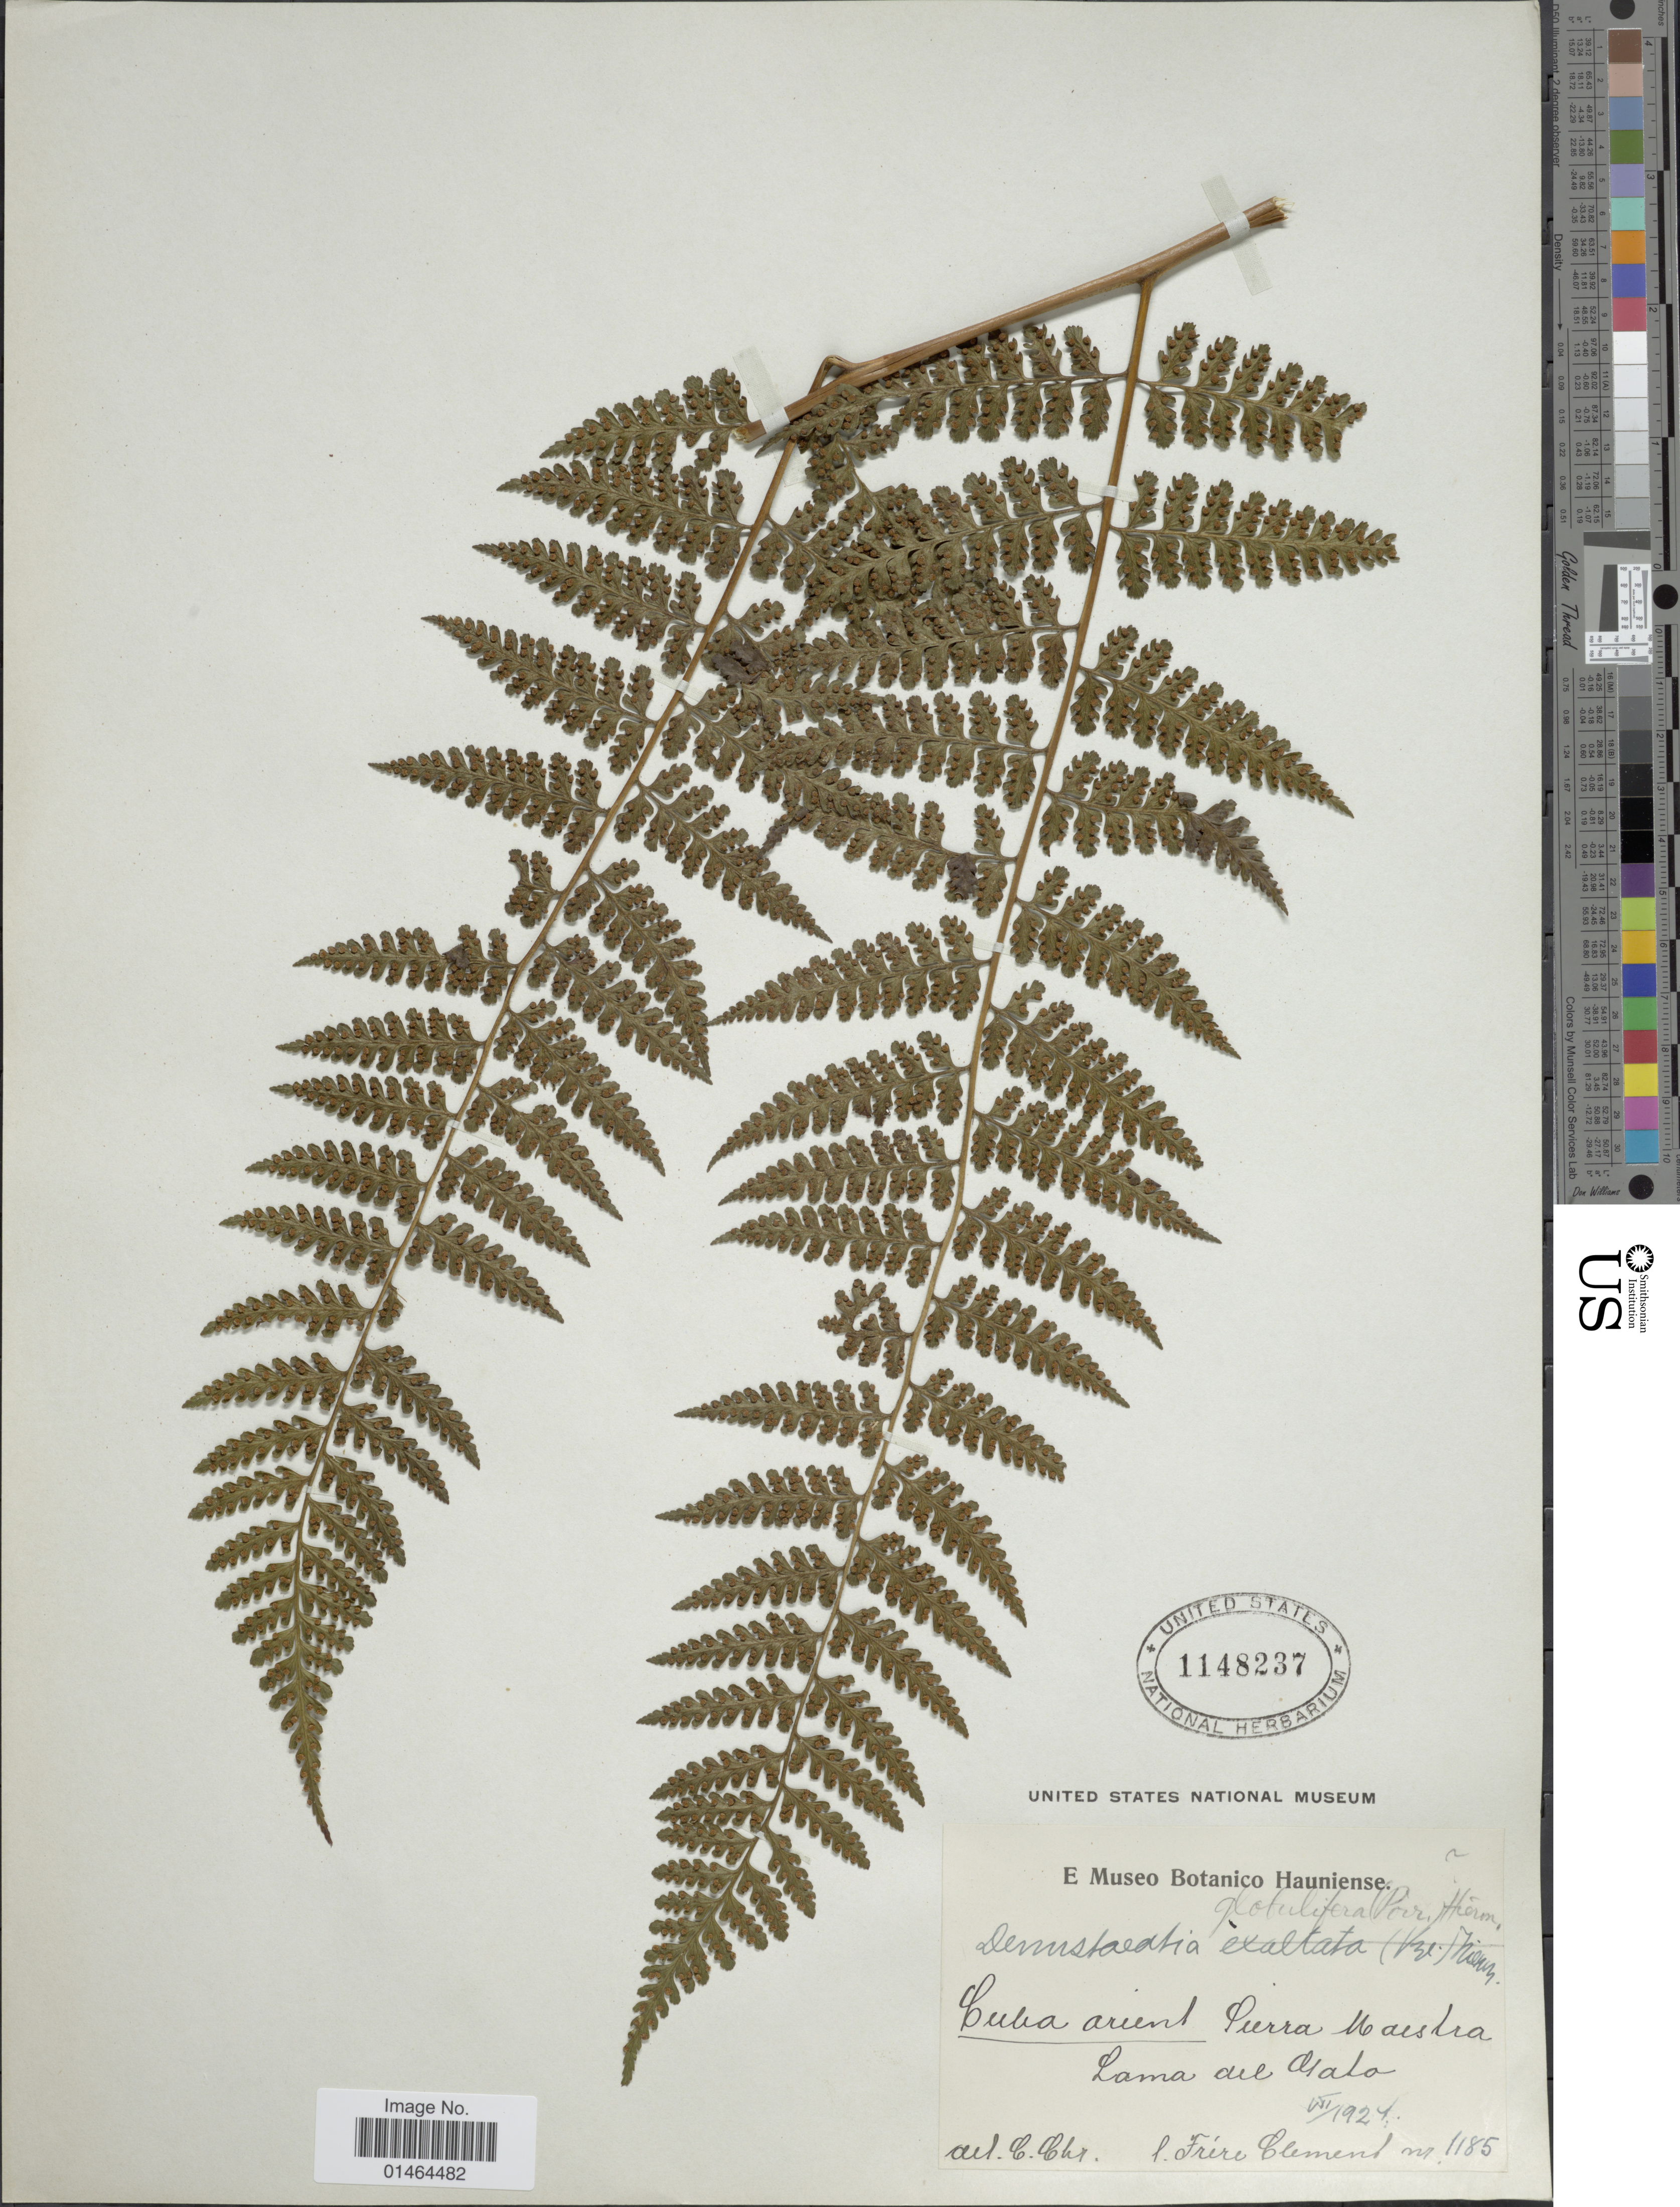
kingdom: Plantae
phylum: Tracheophyta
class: Polypodiopsida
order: Polypodiales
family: Dennstaedtiaceae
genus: Dennstaedtia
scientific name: Dennstaedtia globulifera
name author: (Poir.) Hieron.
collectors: B. Clement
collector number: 1185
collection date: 1924-07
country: Cuba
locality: Cuba orient, Sierra Maestra, Lama del Gato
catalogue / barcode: US 1148237